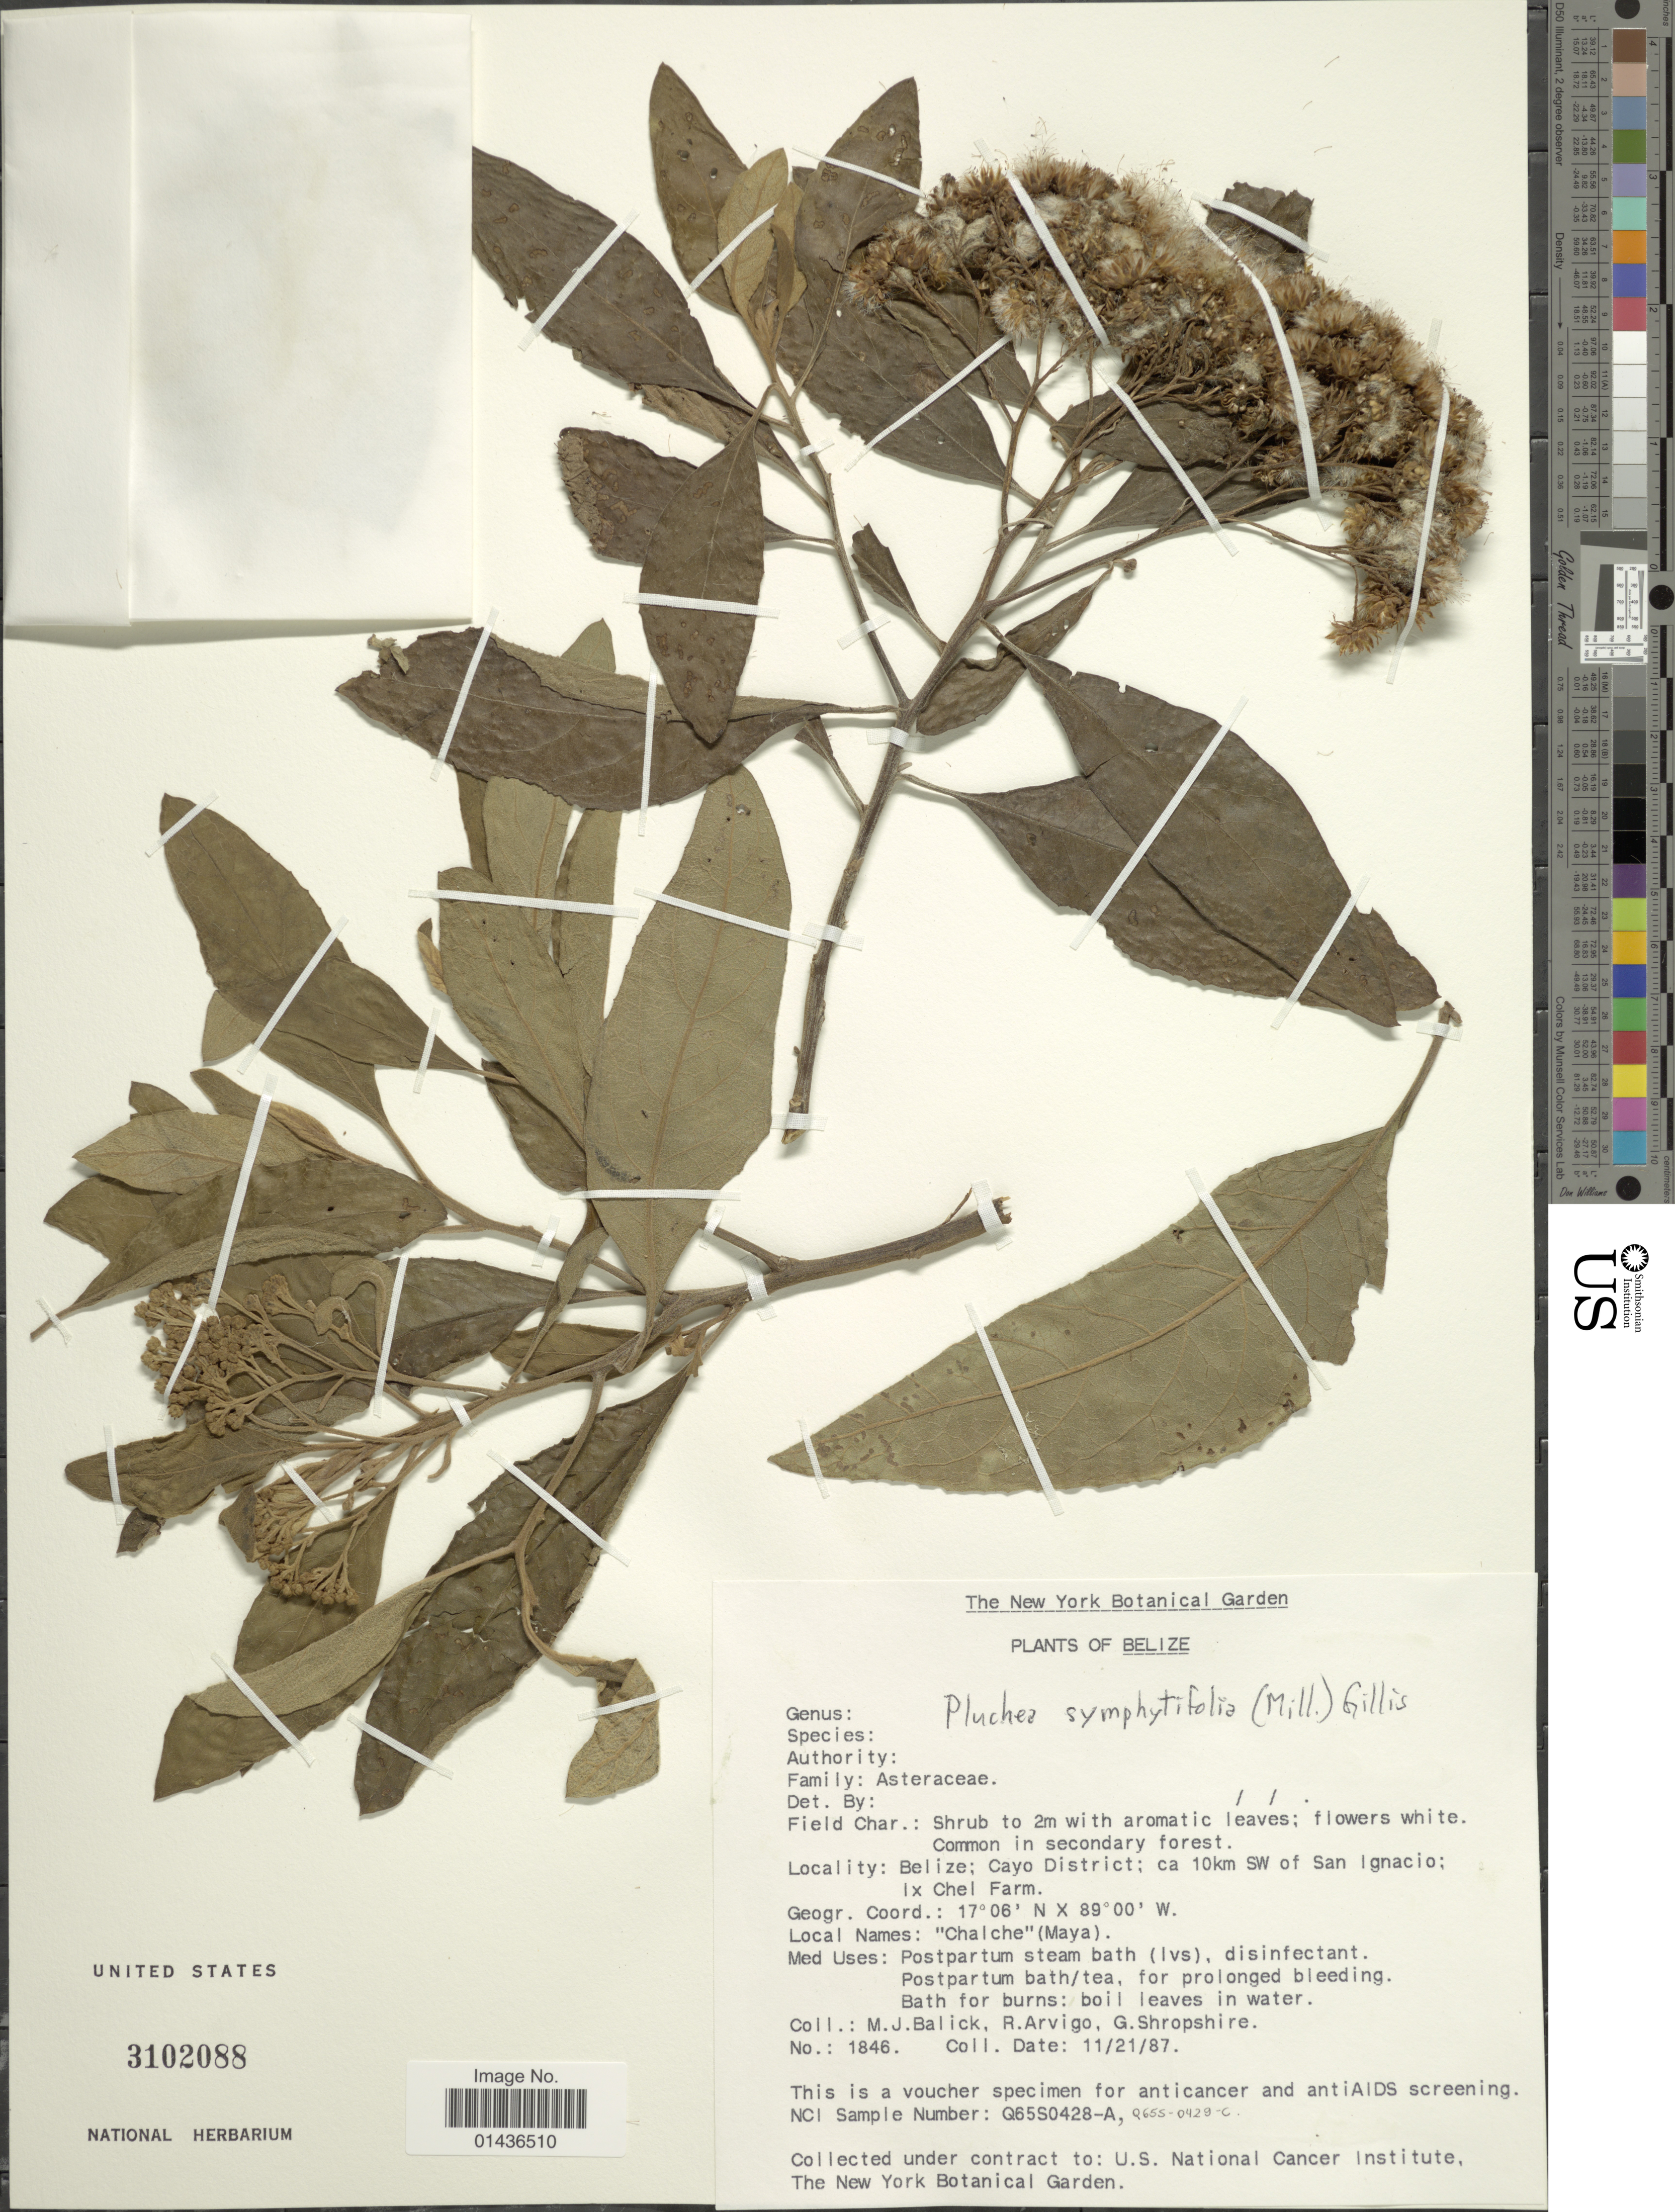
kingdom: Plantae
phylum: Tracheophyta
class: Magnoliopsida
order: Asterales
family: Asteraceae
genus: Pluchea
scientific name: Pluchea carolinensis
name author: (Jacq.) D. Don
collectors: M. J. Balick, R. Arvigo & G. Shropshire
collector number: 1846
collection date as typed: Transcribed d/m/y: 21/11/87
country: Belize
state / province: Cayo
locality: Ca 10 km SW of San Ignacio, Ix Chel Farm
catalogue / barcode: US 3102088